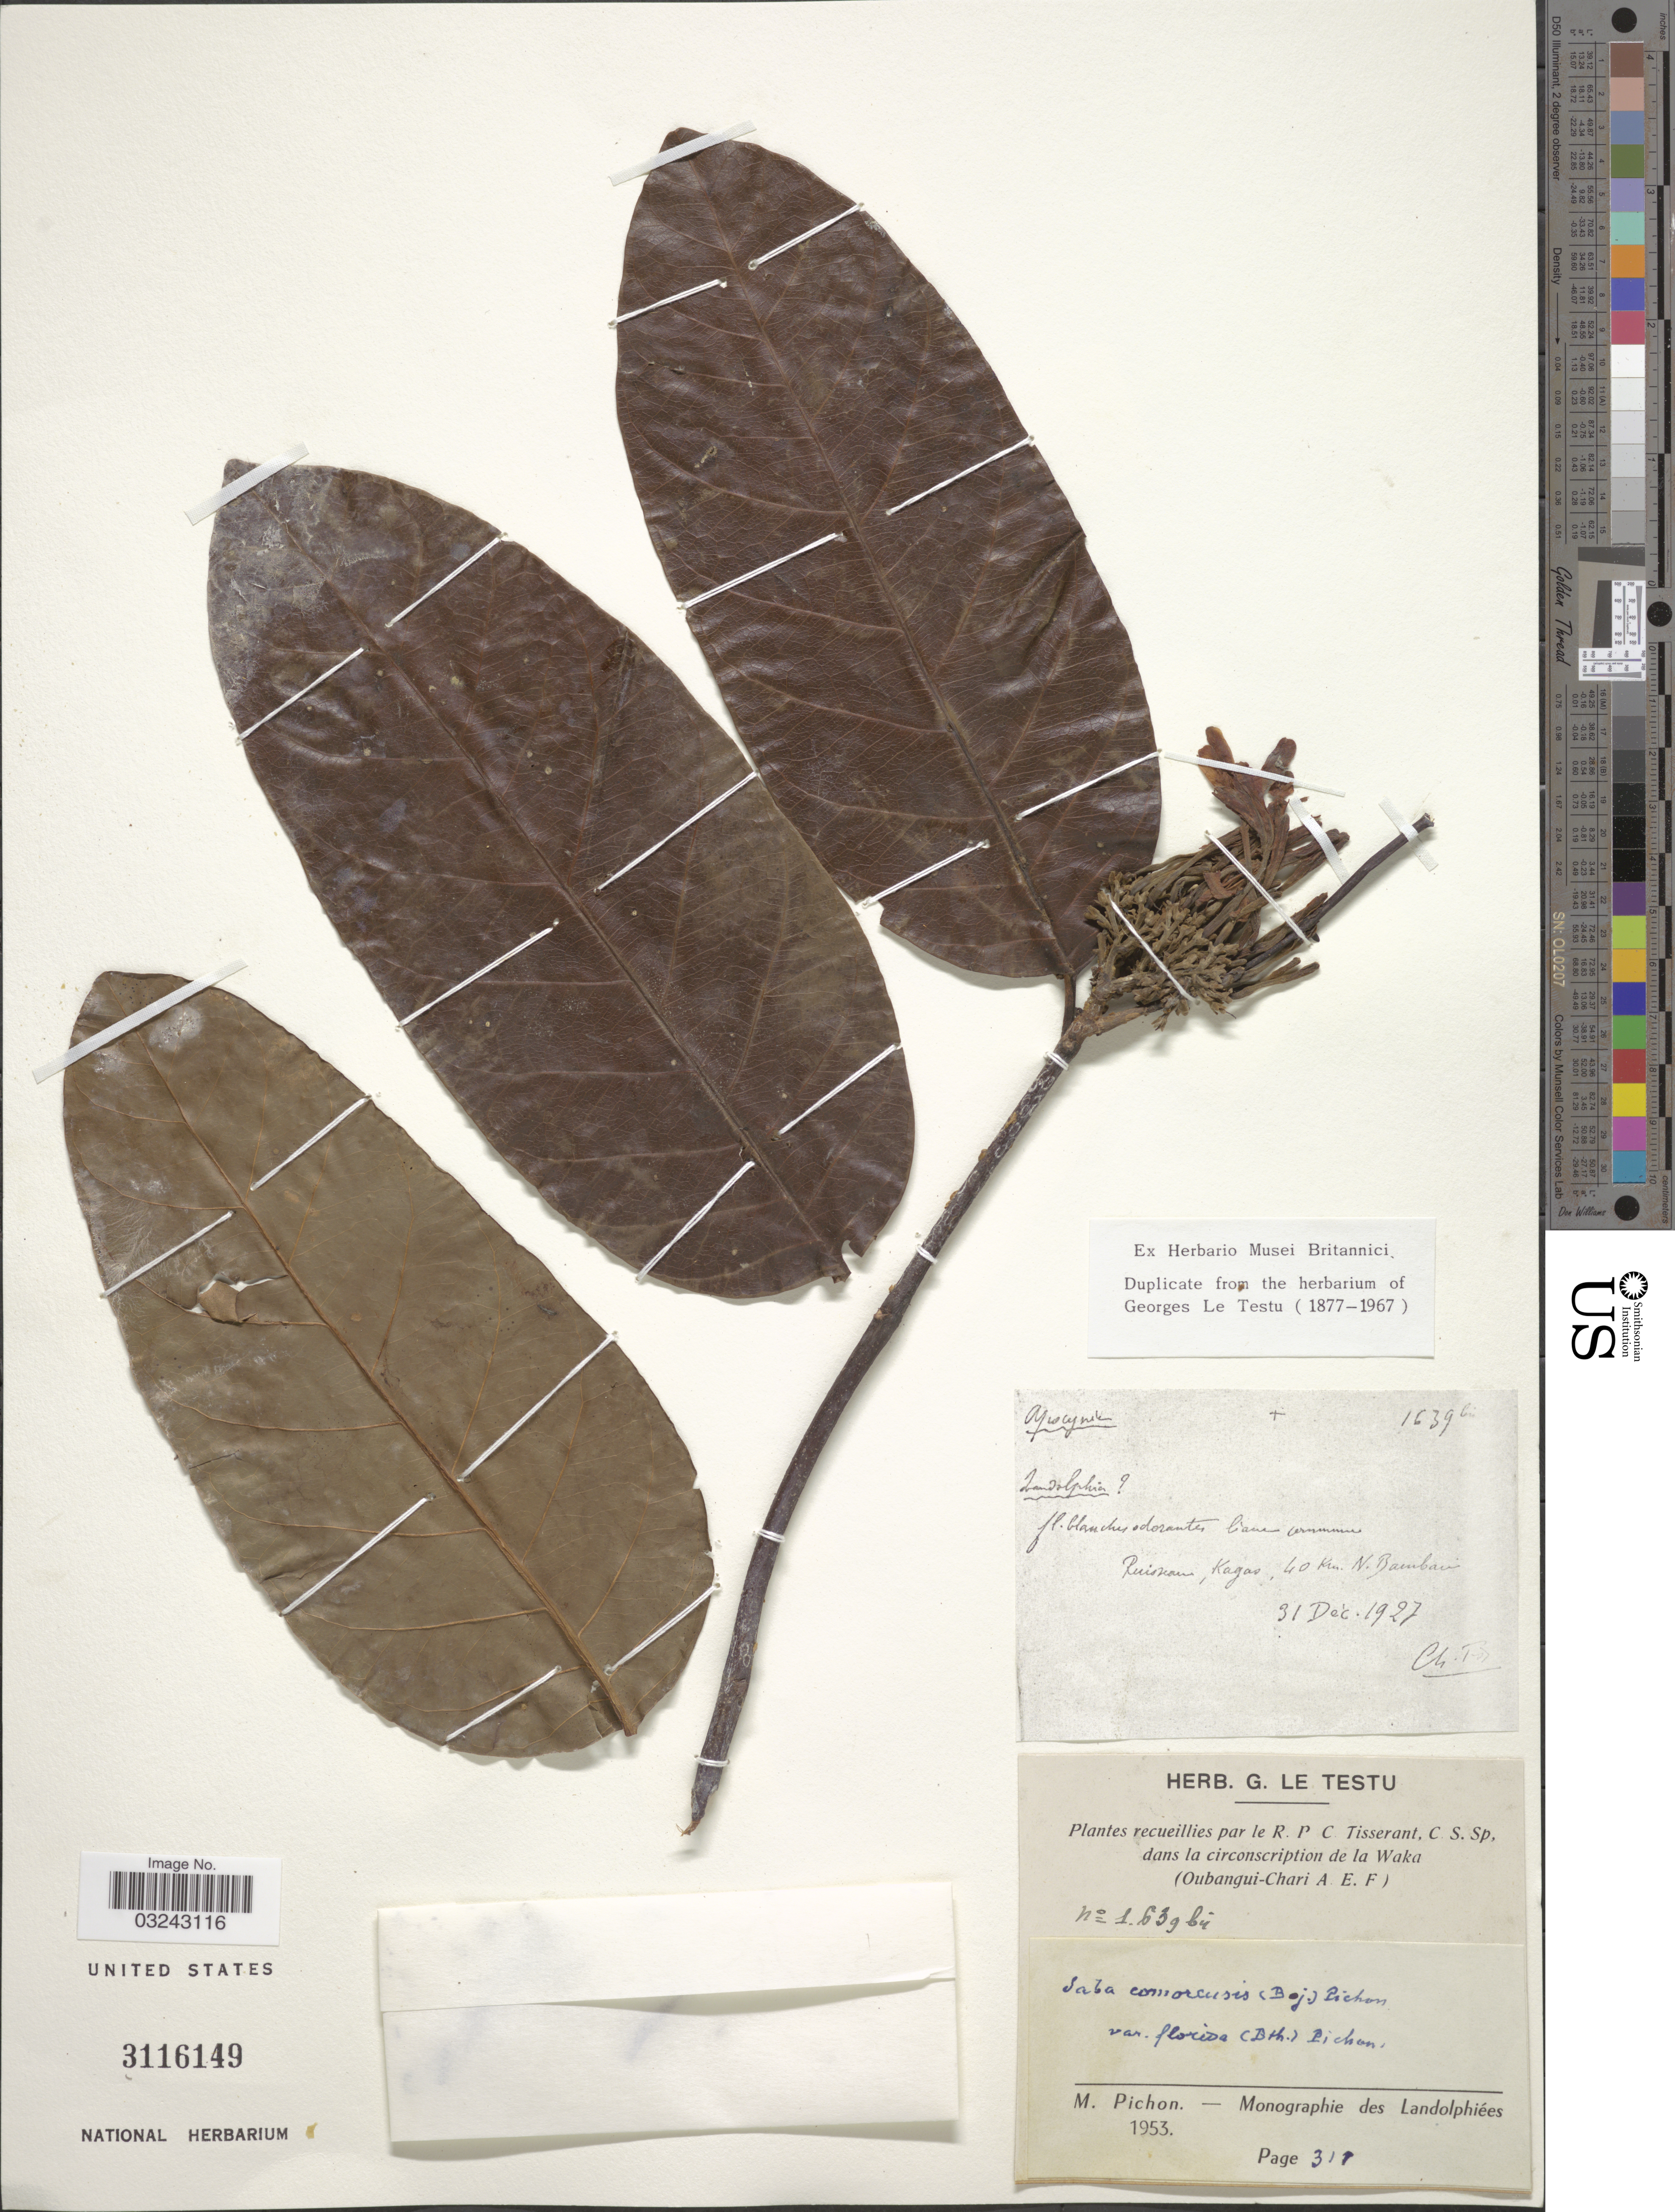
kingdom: Plantae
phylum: Tracheophyta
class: Magnoliopsida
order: Gentianales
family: Apocynaceae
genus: Saba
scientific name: Saba comorensis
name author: (Bojer ex A. DC.) Pichon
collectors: G. Le Testu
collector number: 1639bis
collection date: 1927-12-31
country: Central African Republic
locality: Dans la circonscription de la Waka (Oubangui-Chari), Ruisseau [interpreted], Kagas, 40 Km. N. Bambari [interpreted].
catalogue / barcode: US 3116149